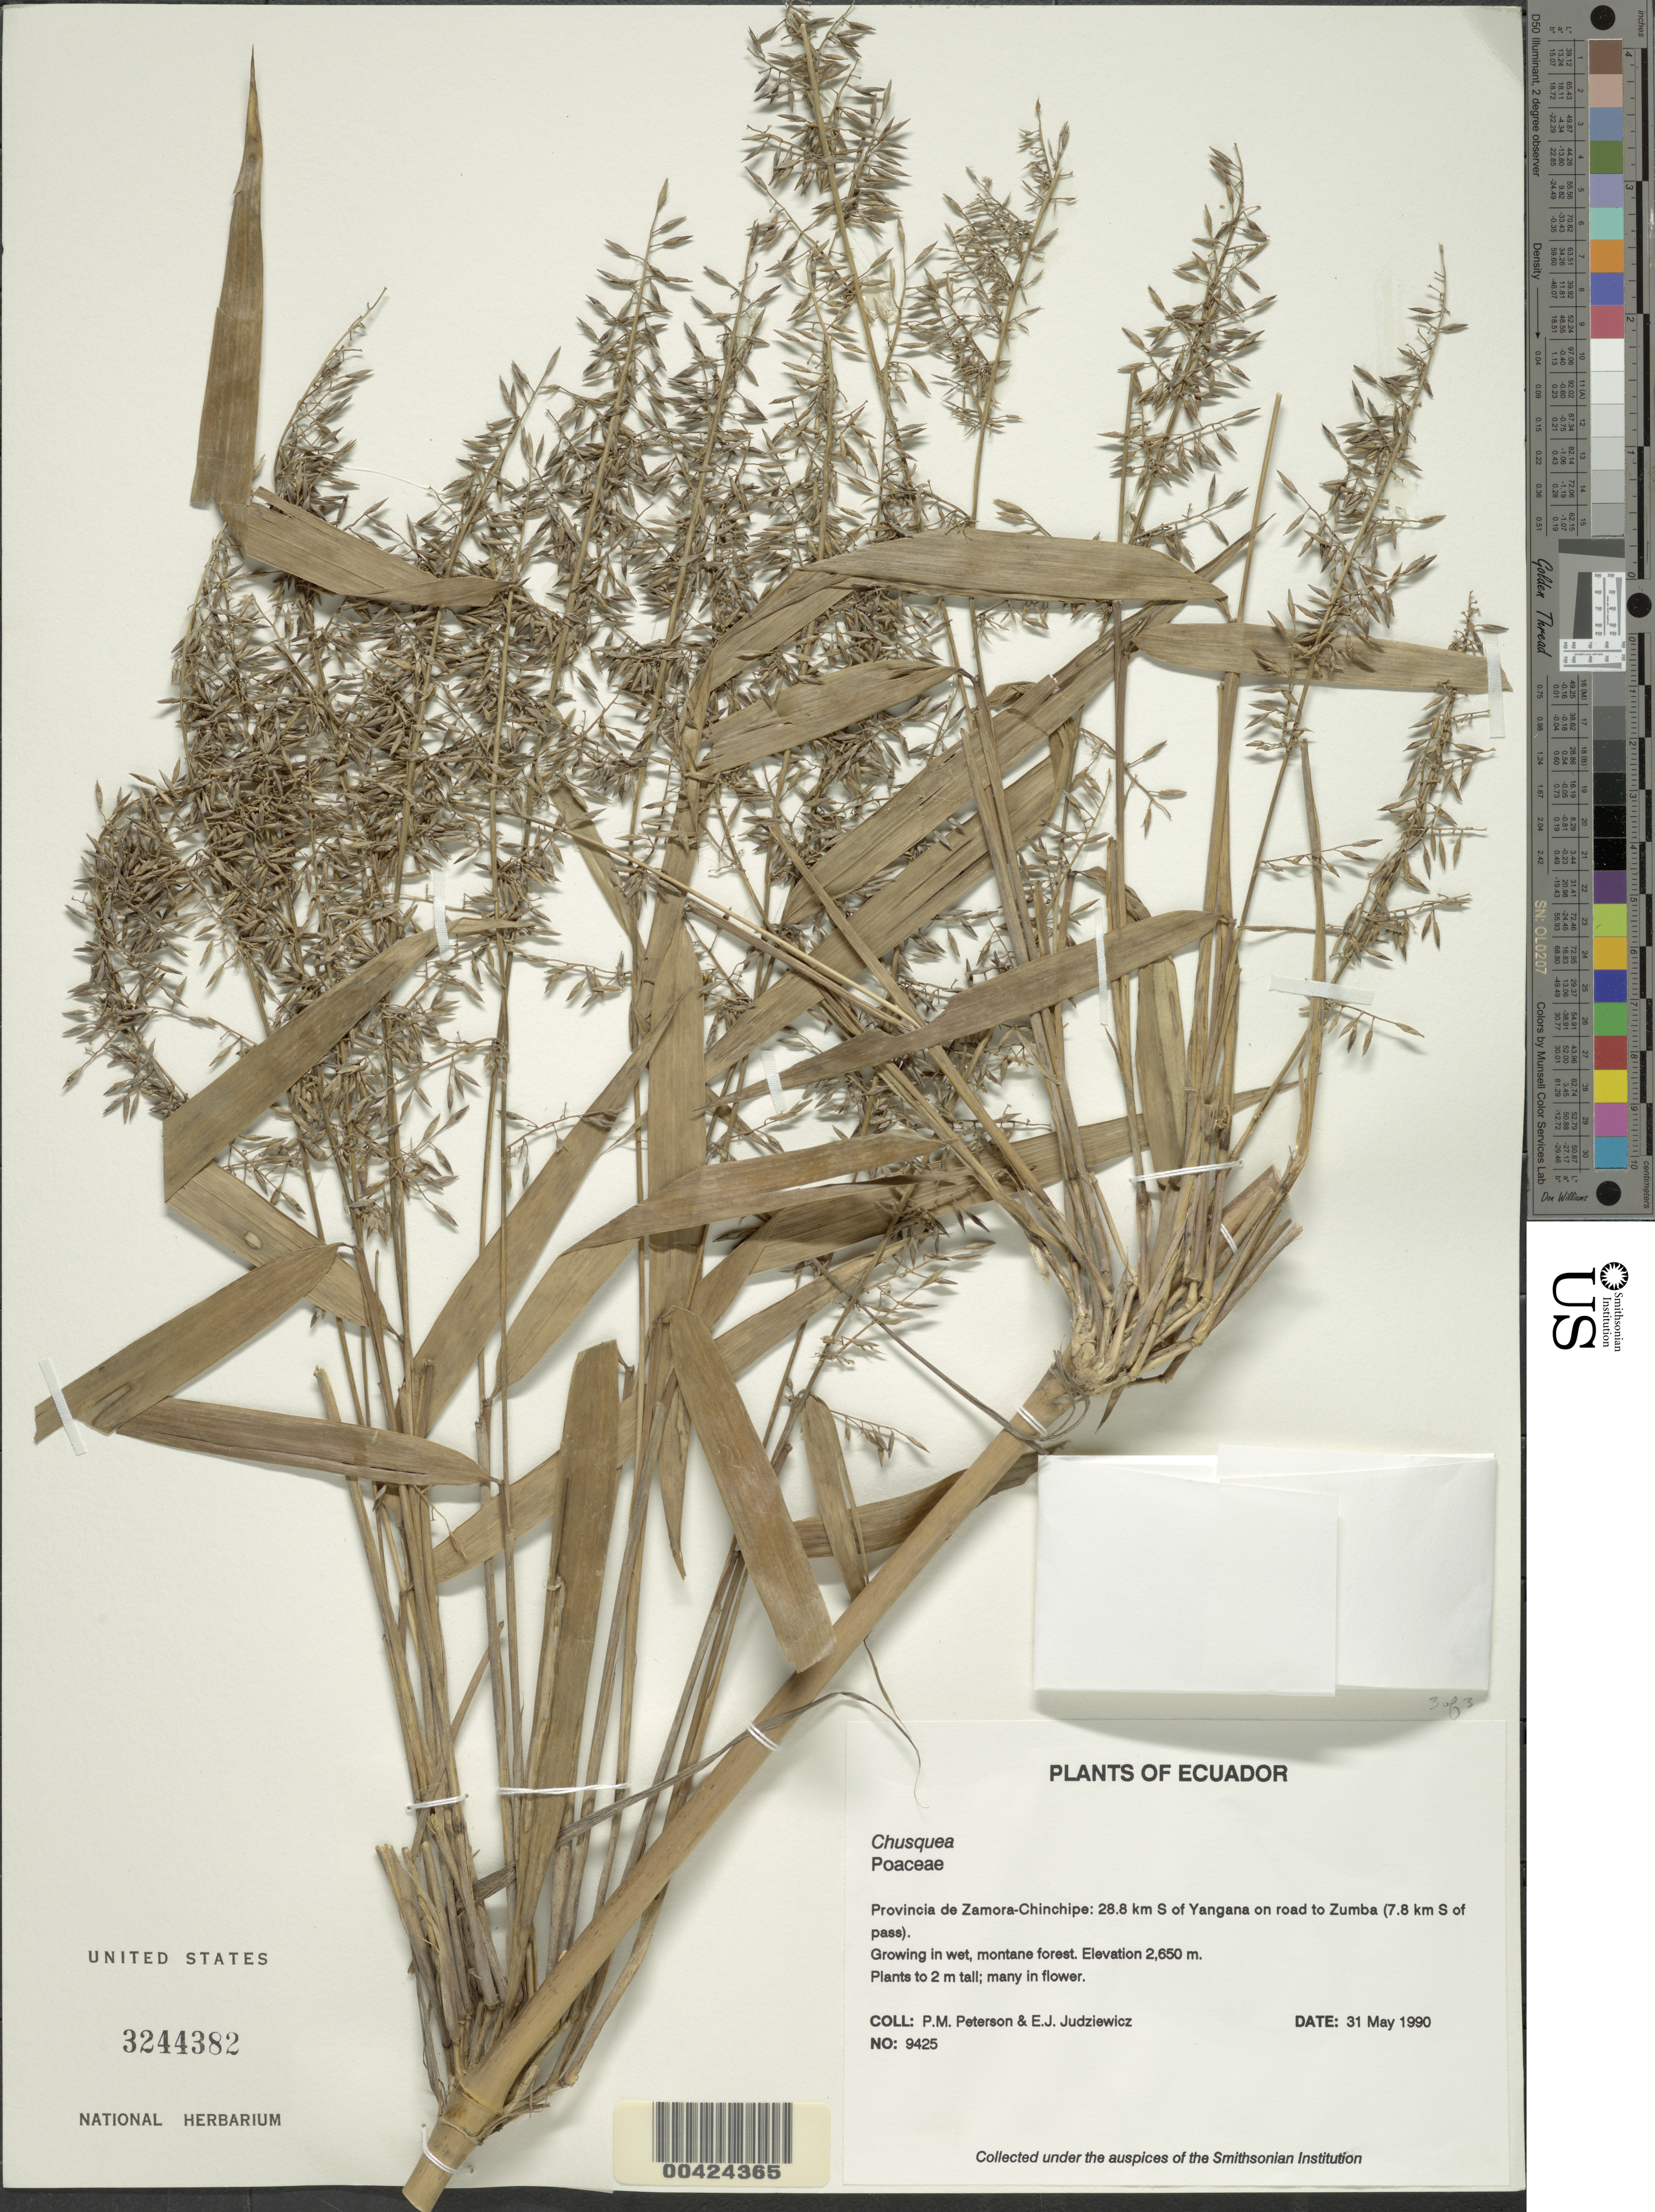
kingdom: Plantae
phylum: Tracheophyta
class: Liliopsida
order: Poales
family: Poaceae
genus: Chusquea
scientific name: Chusquea sp.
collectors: P. M. Peterson & E. J. Judziewicz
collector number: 9425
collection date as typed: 31 May 1990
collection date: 1990-05-31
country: Ecuador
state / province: Zamora-Chinchipe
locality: Yananga, 28.8 km S of ; on road to zumba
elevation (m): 2650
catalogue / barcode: US 3244382